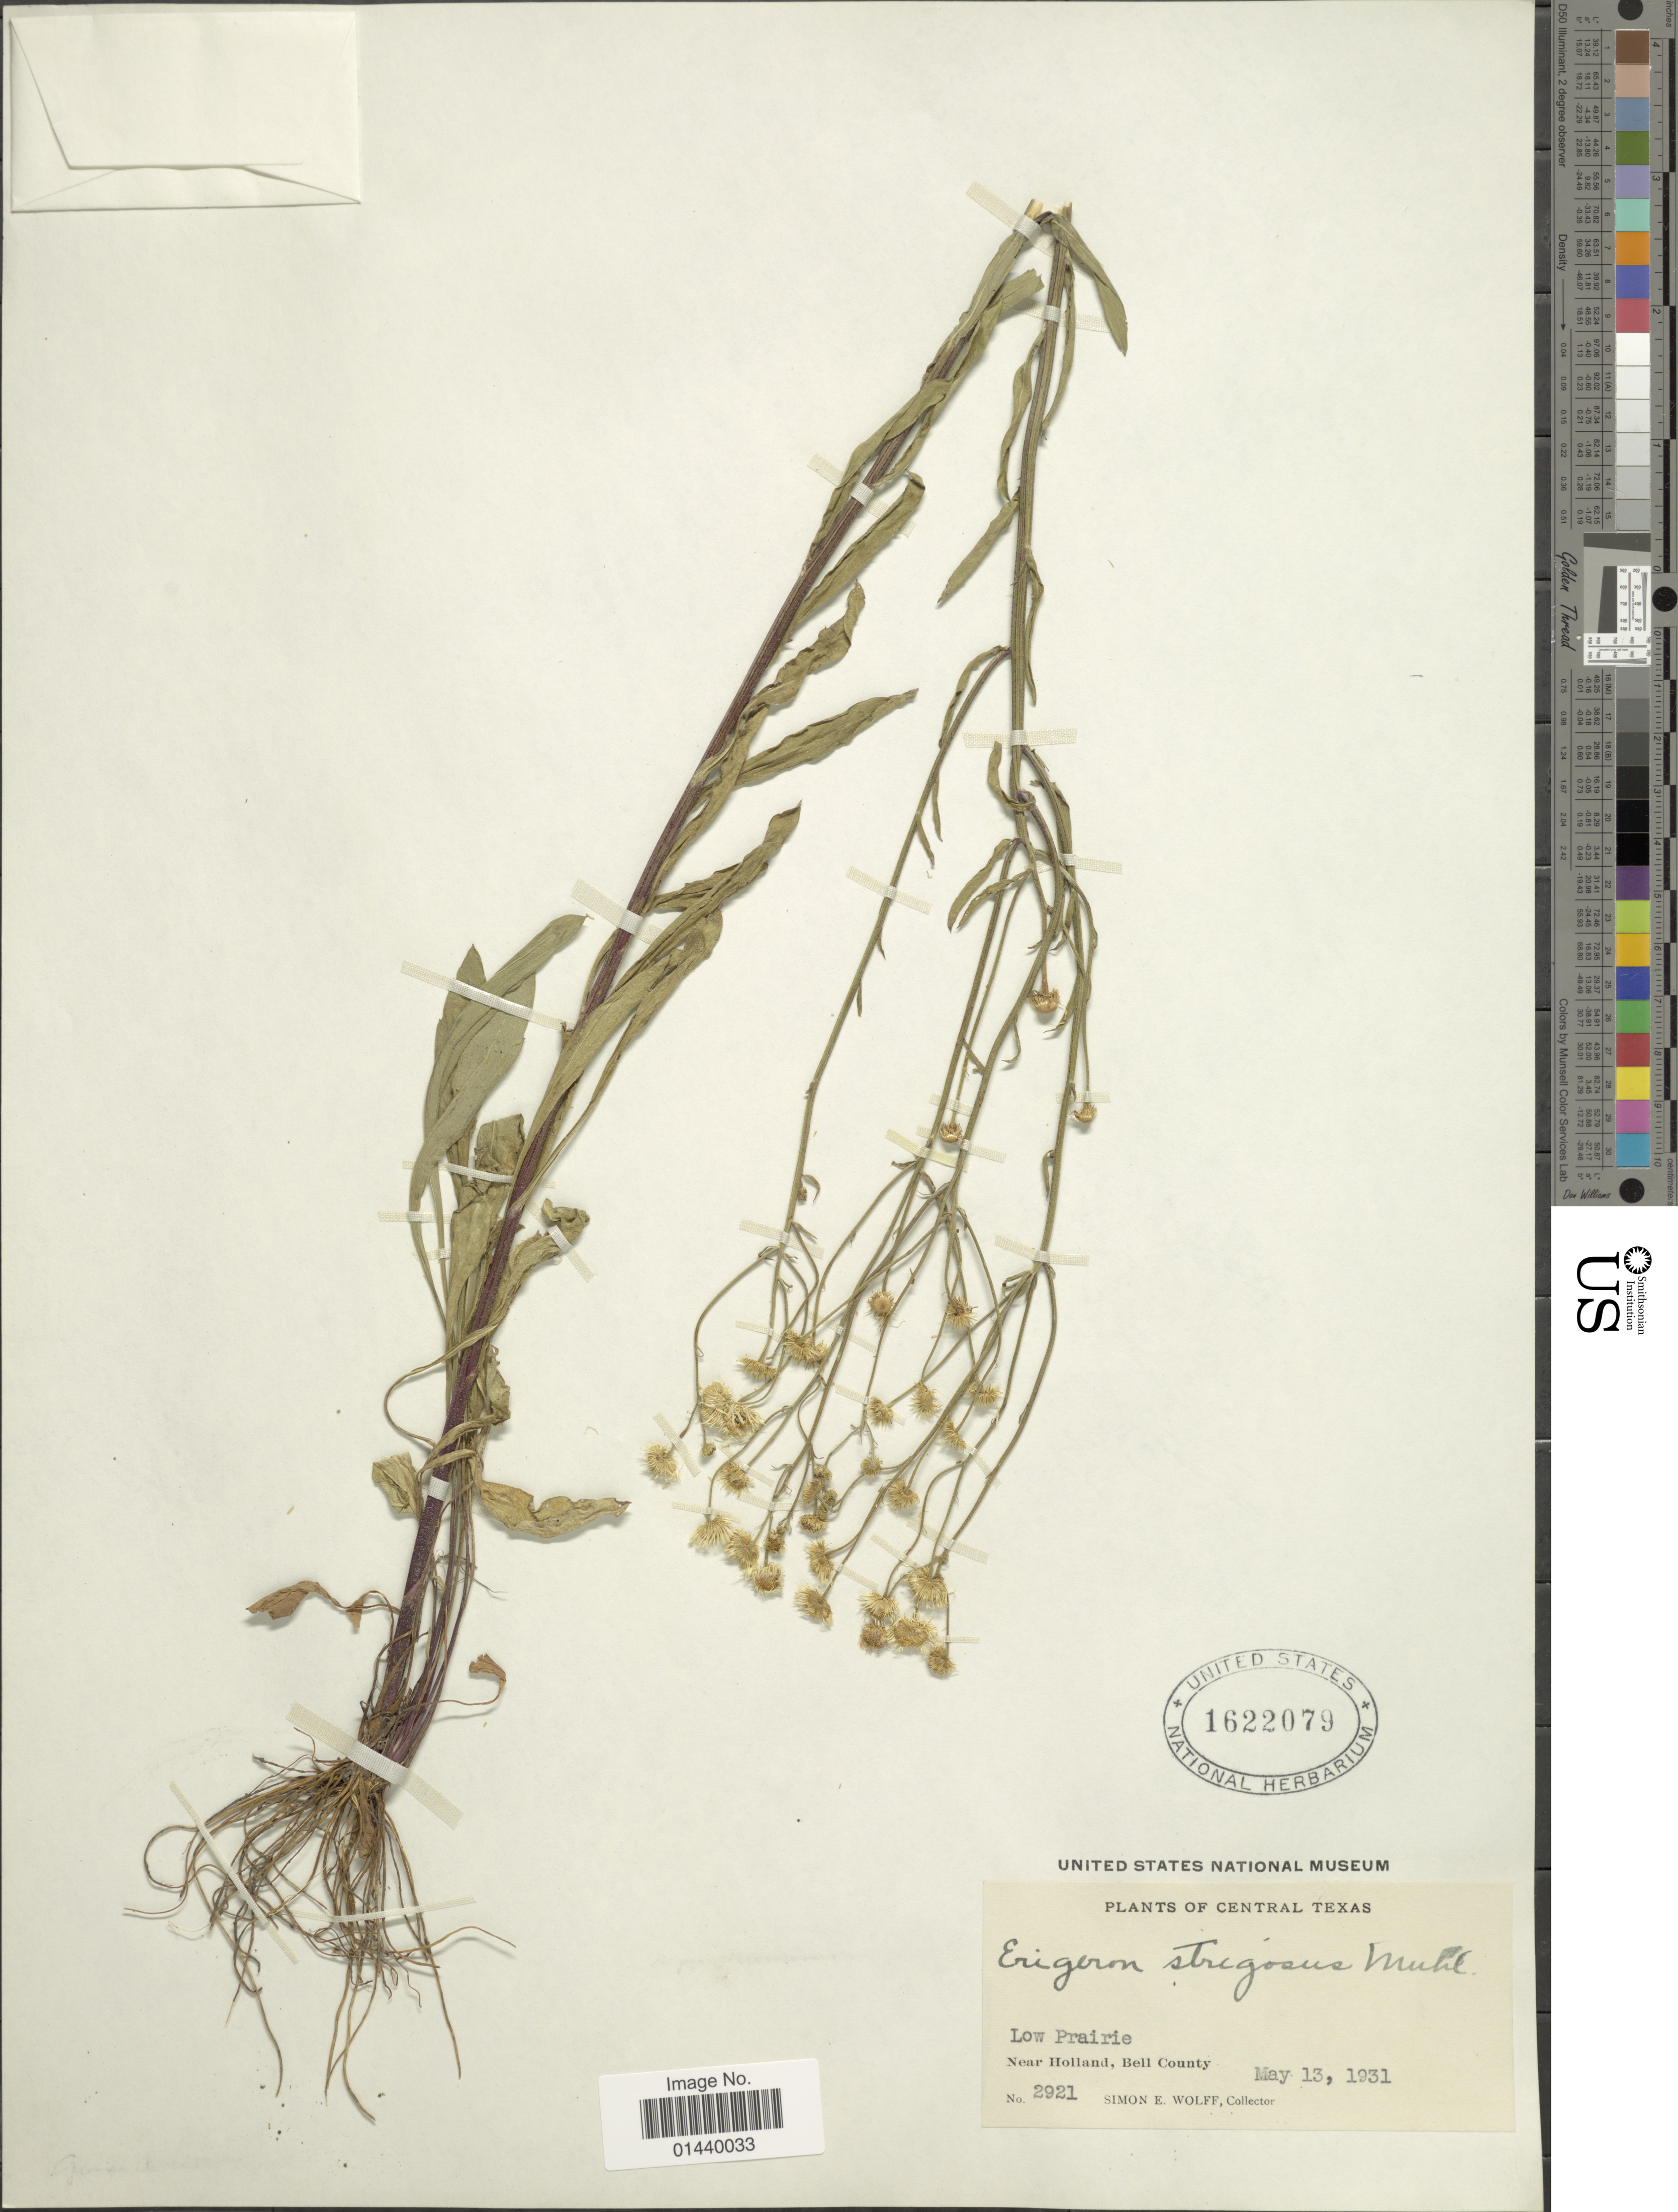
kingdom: Plantae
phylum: Tracheophyta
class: Magnoliopsida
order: Asterales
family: Asteraceae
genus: Erigeron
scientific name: Erigeron strigosus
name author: Muhl. ex Willd.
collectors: S. E. Wolff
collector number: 2921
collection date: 1931-05-13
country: United States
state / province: Texas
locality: Central Texas. Low Prairie. Near Holland, Bell County.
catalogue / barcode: US 1622079